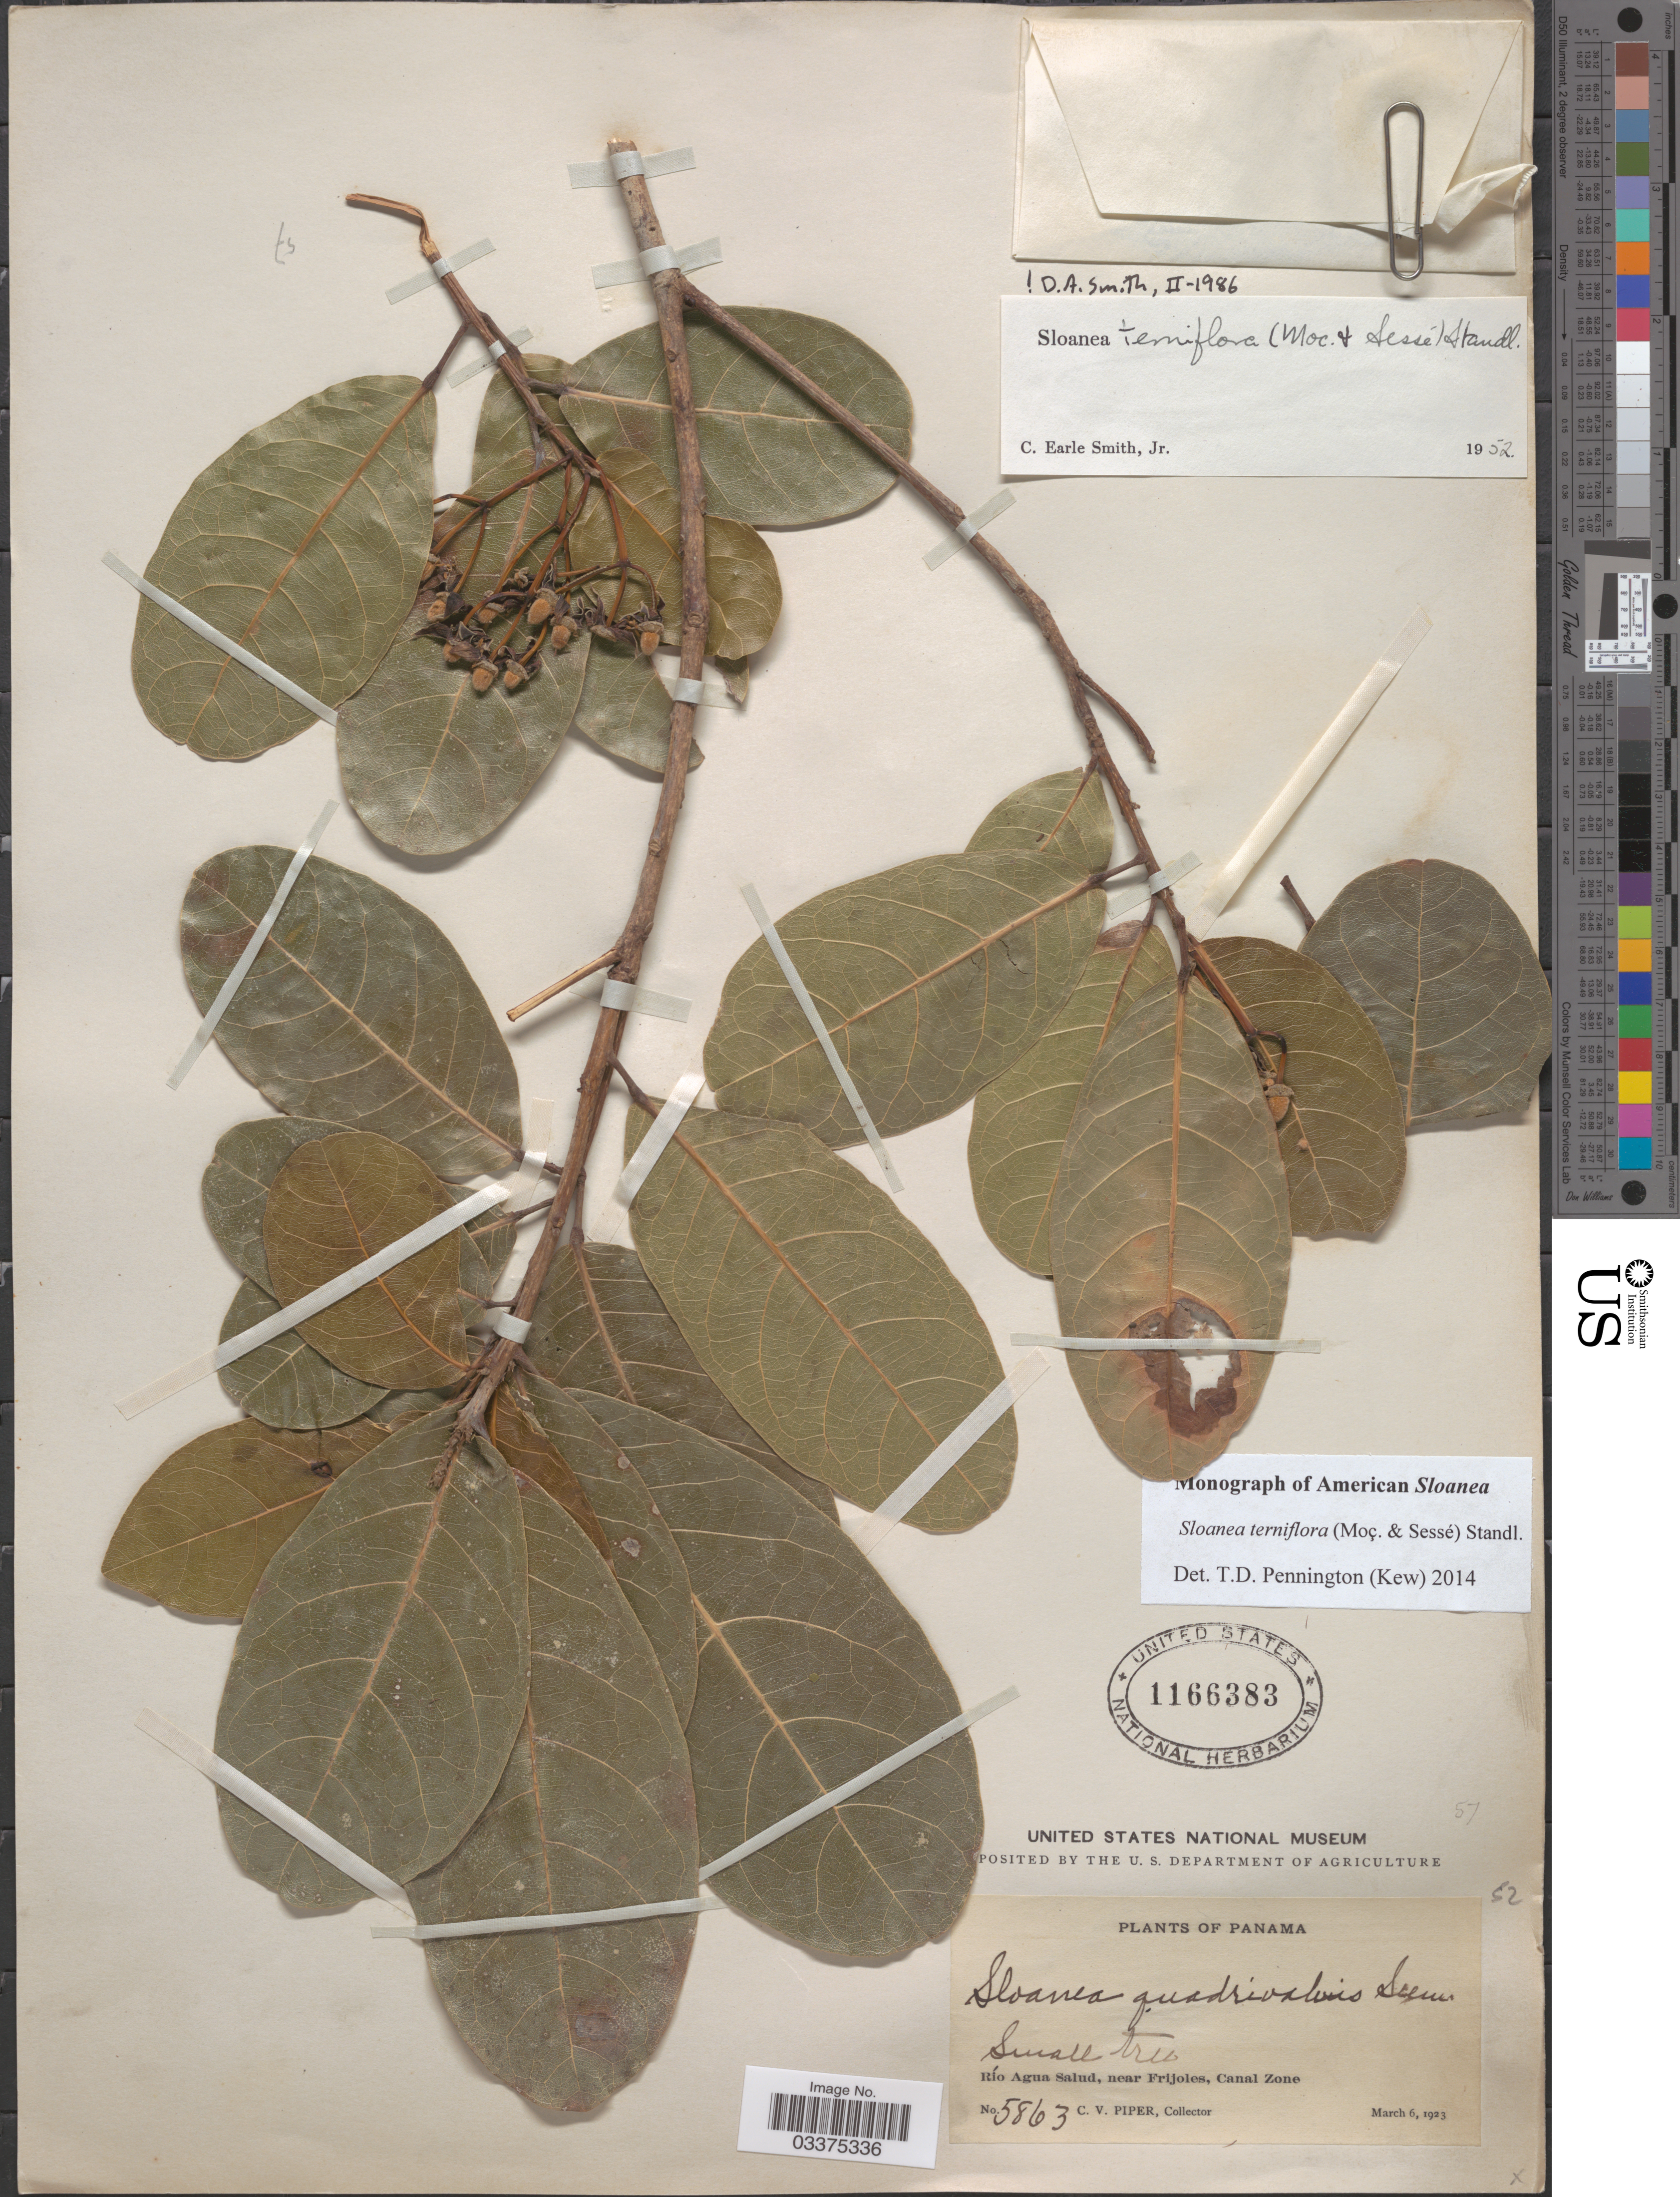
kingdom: Plantae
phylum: Tracheophyta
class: Magnoliopsida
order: Oxalidales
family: Elaeocarpaceae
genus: Sloanea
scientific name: Sloanea terniflora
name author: (Moc. & Sessé ex DC.) Standl.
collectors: C. V. Piper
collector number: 5863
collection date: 1923-03-06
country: Panama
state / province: Colón / Panamá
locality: Río Agua Salud, near Frijoles, Canal Zone.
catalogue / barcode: US 1166383